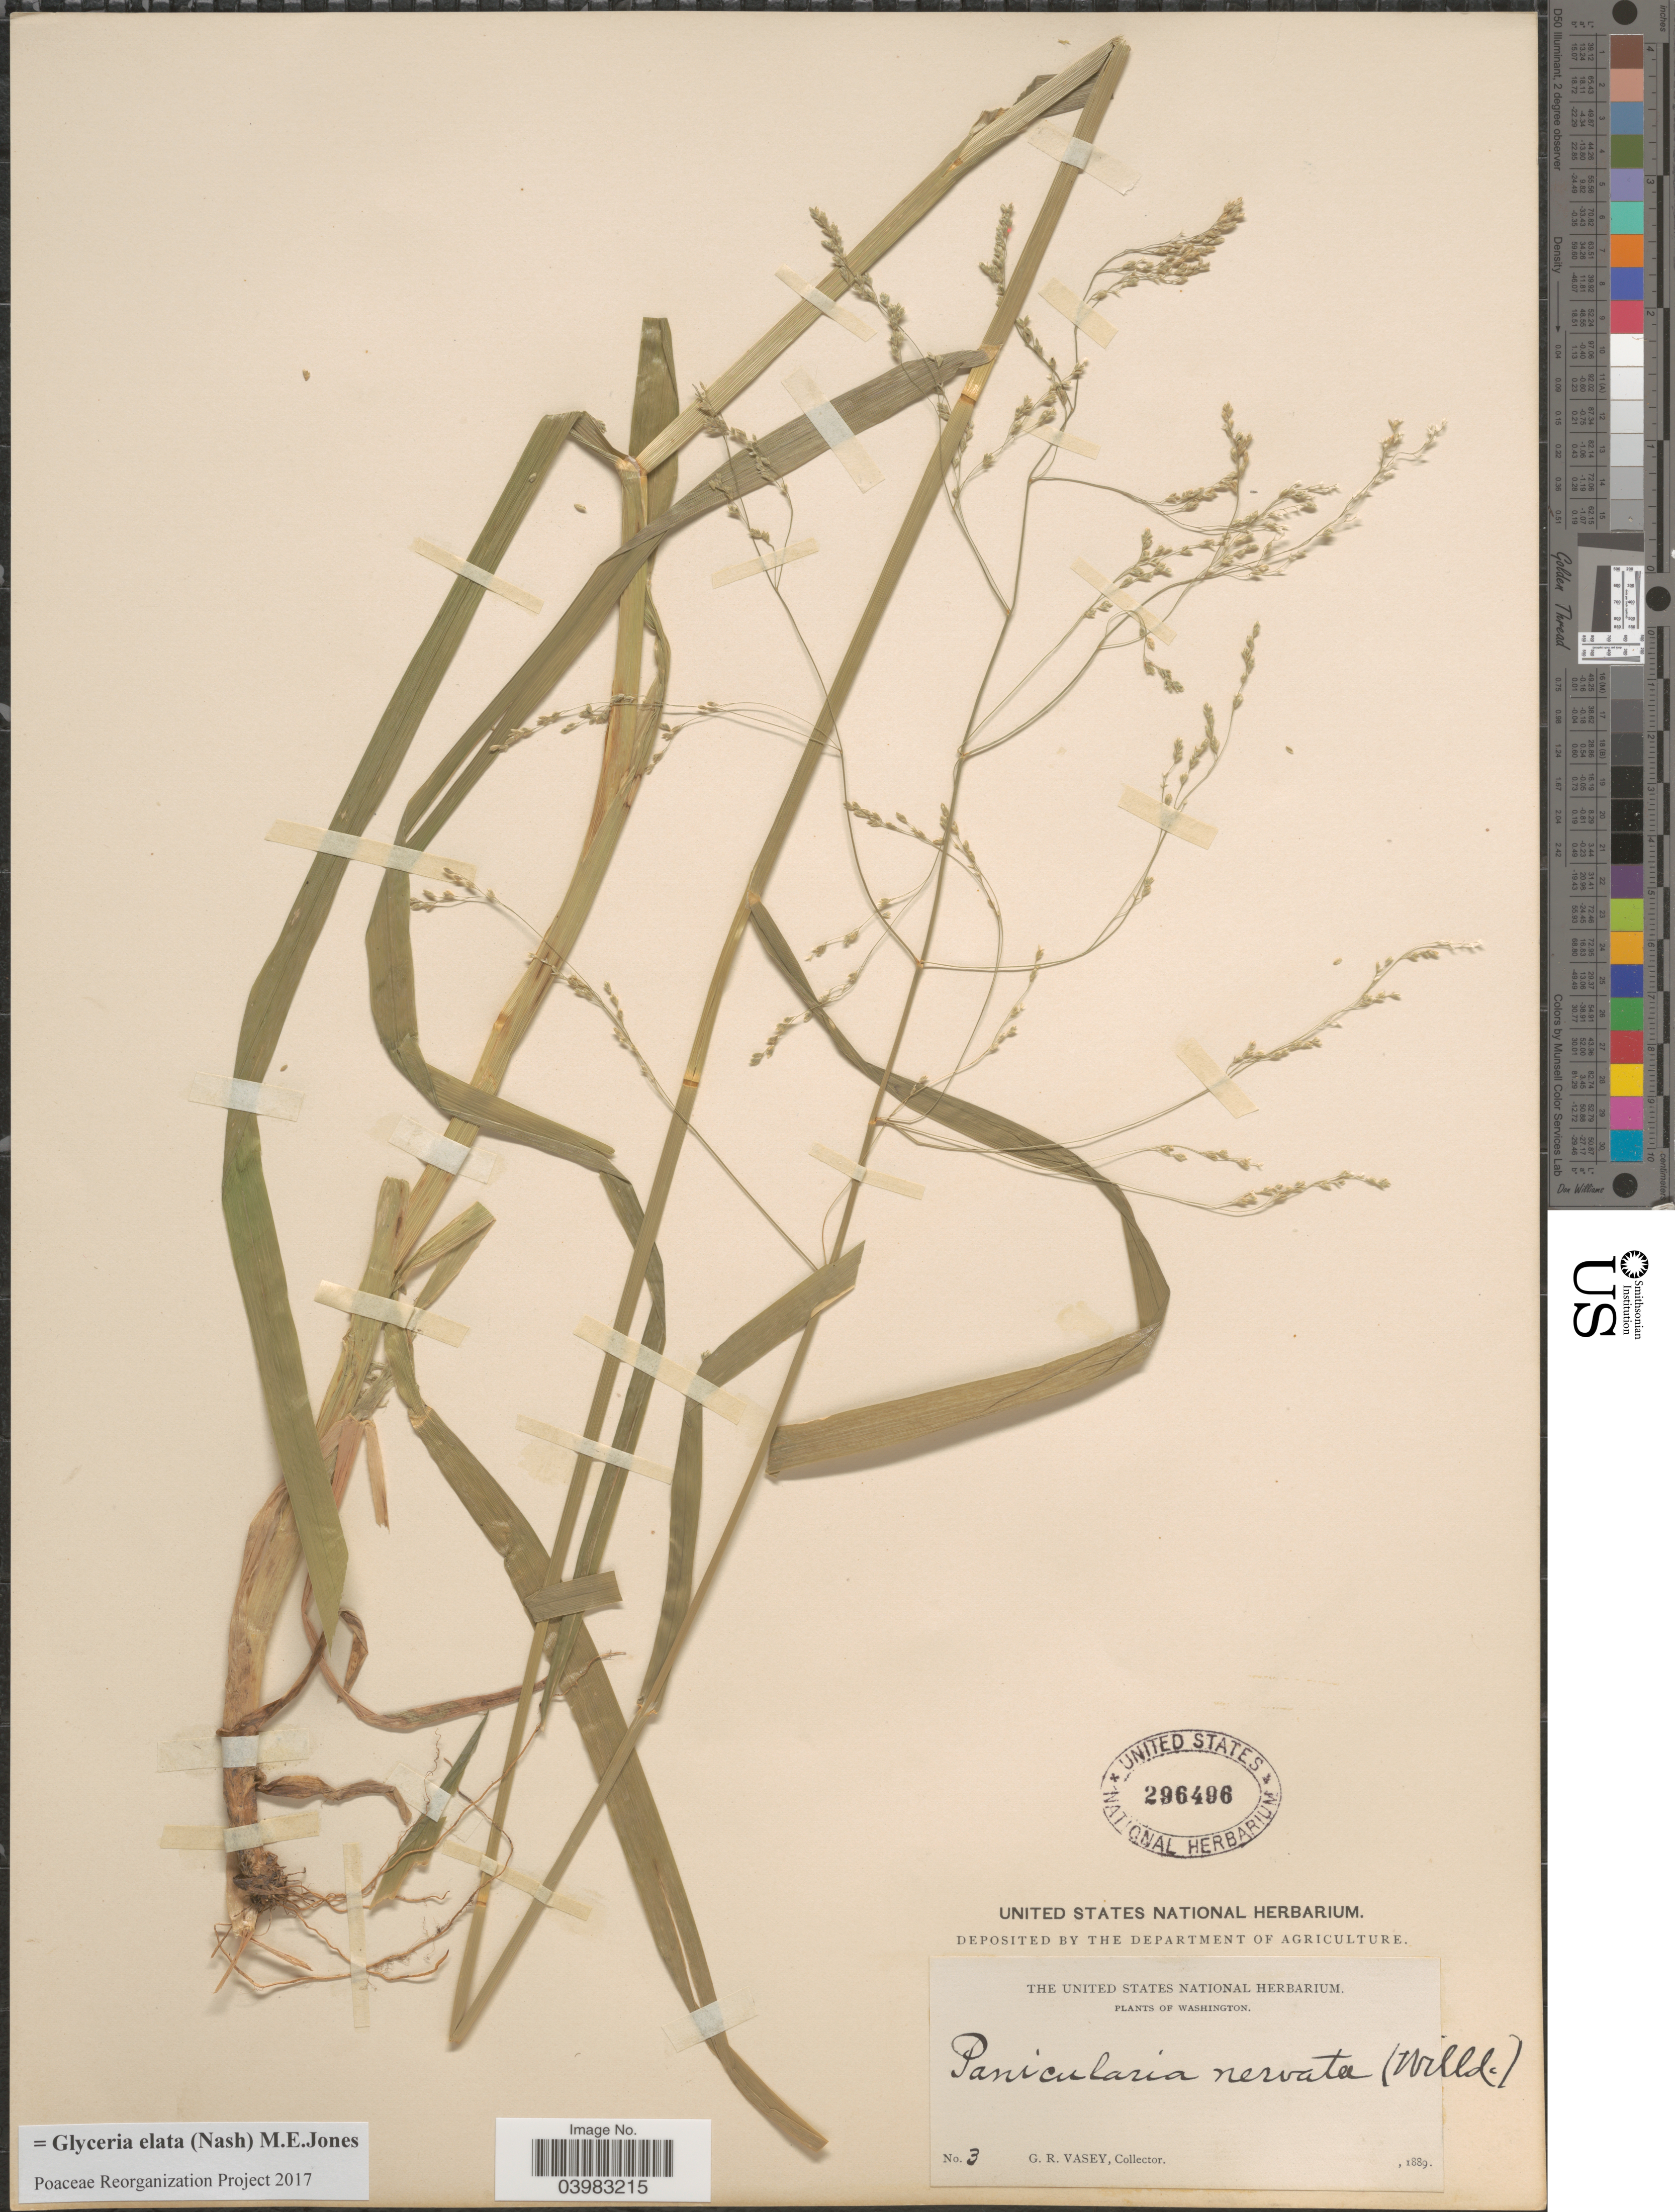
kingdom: Plantae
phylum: Tracheophyta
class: Liliopsida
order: Poales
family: Poaceae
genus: Glyceria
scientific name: Glyceria elata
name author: (Nash) M.E. Jones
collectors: G. R. Vasey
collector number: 3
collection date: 1889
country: United States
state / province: Washington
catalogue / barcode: US 296496